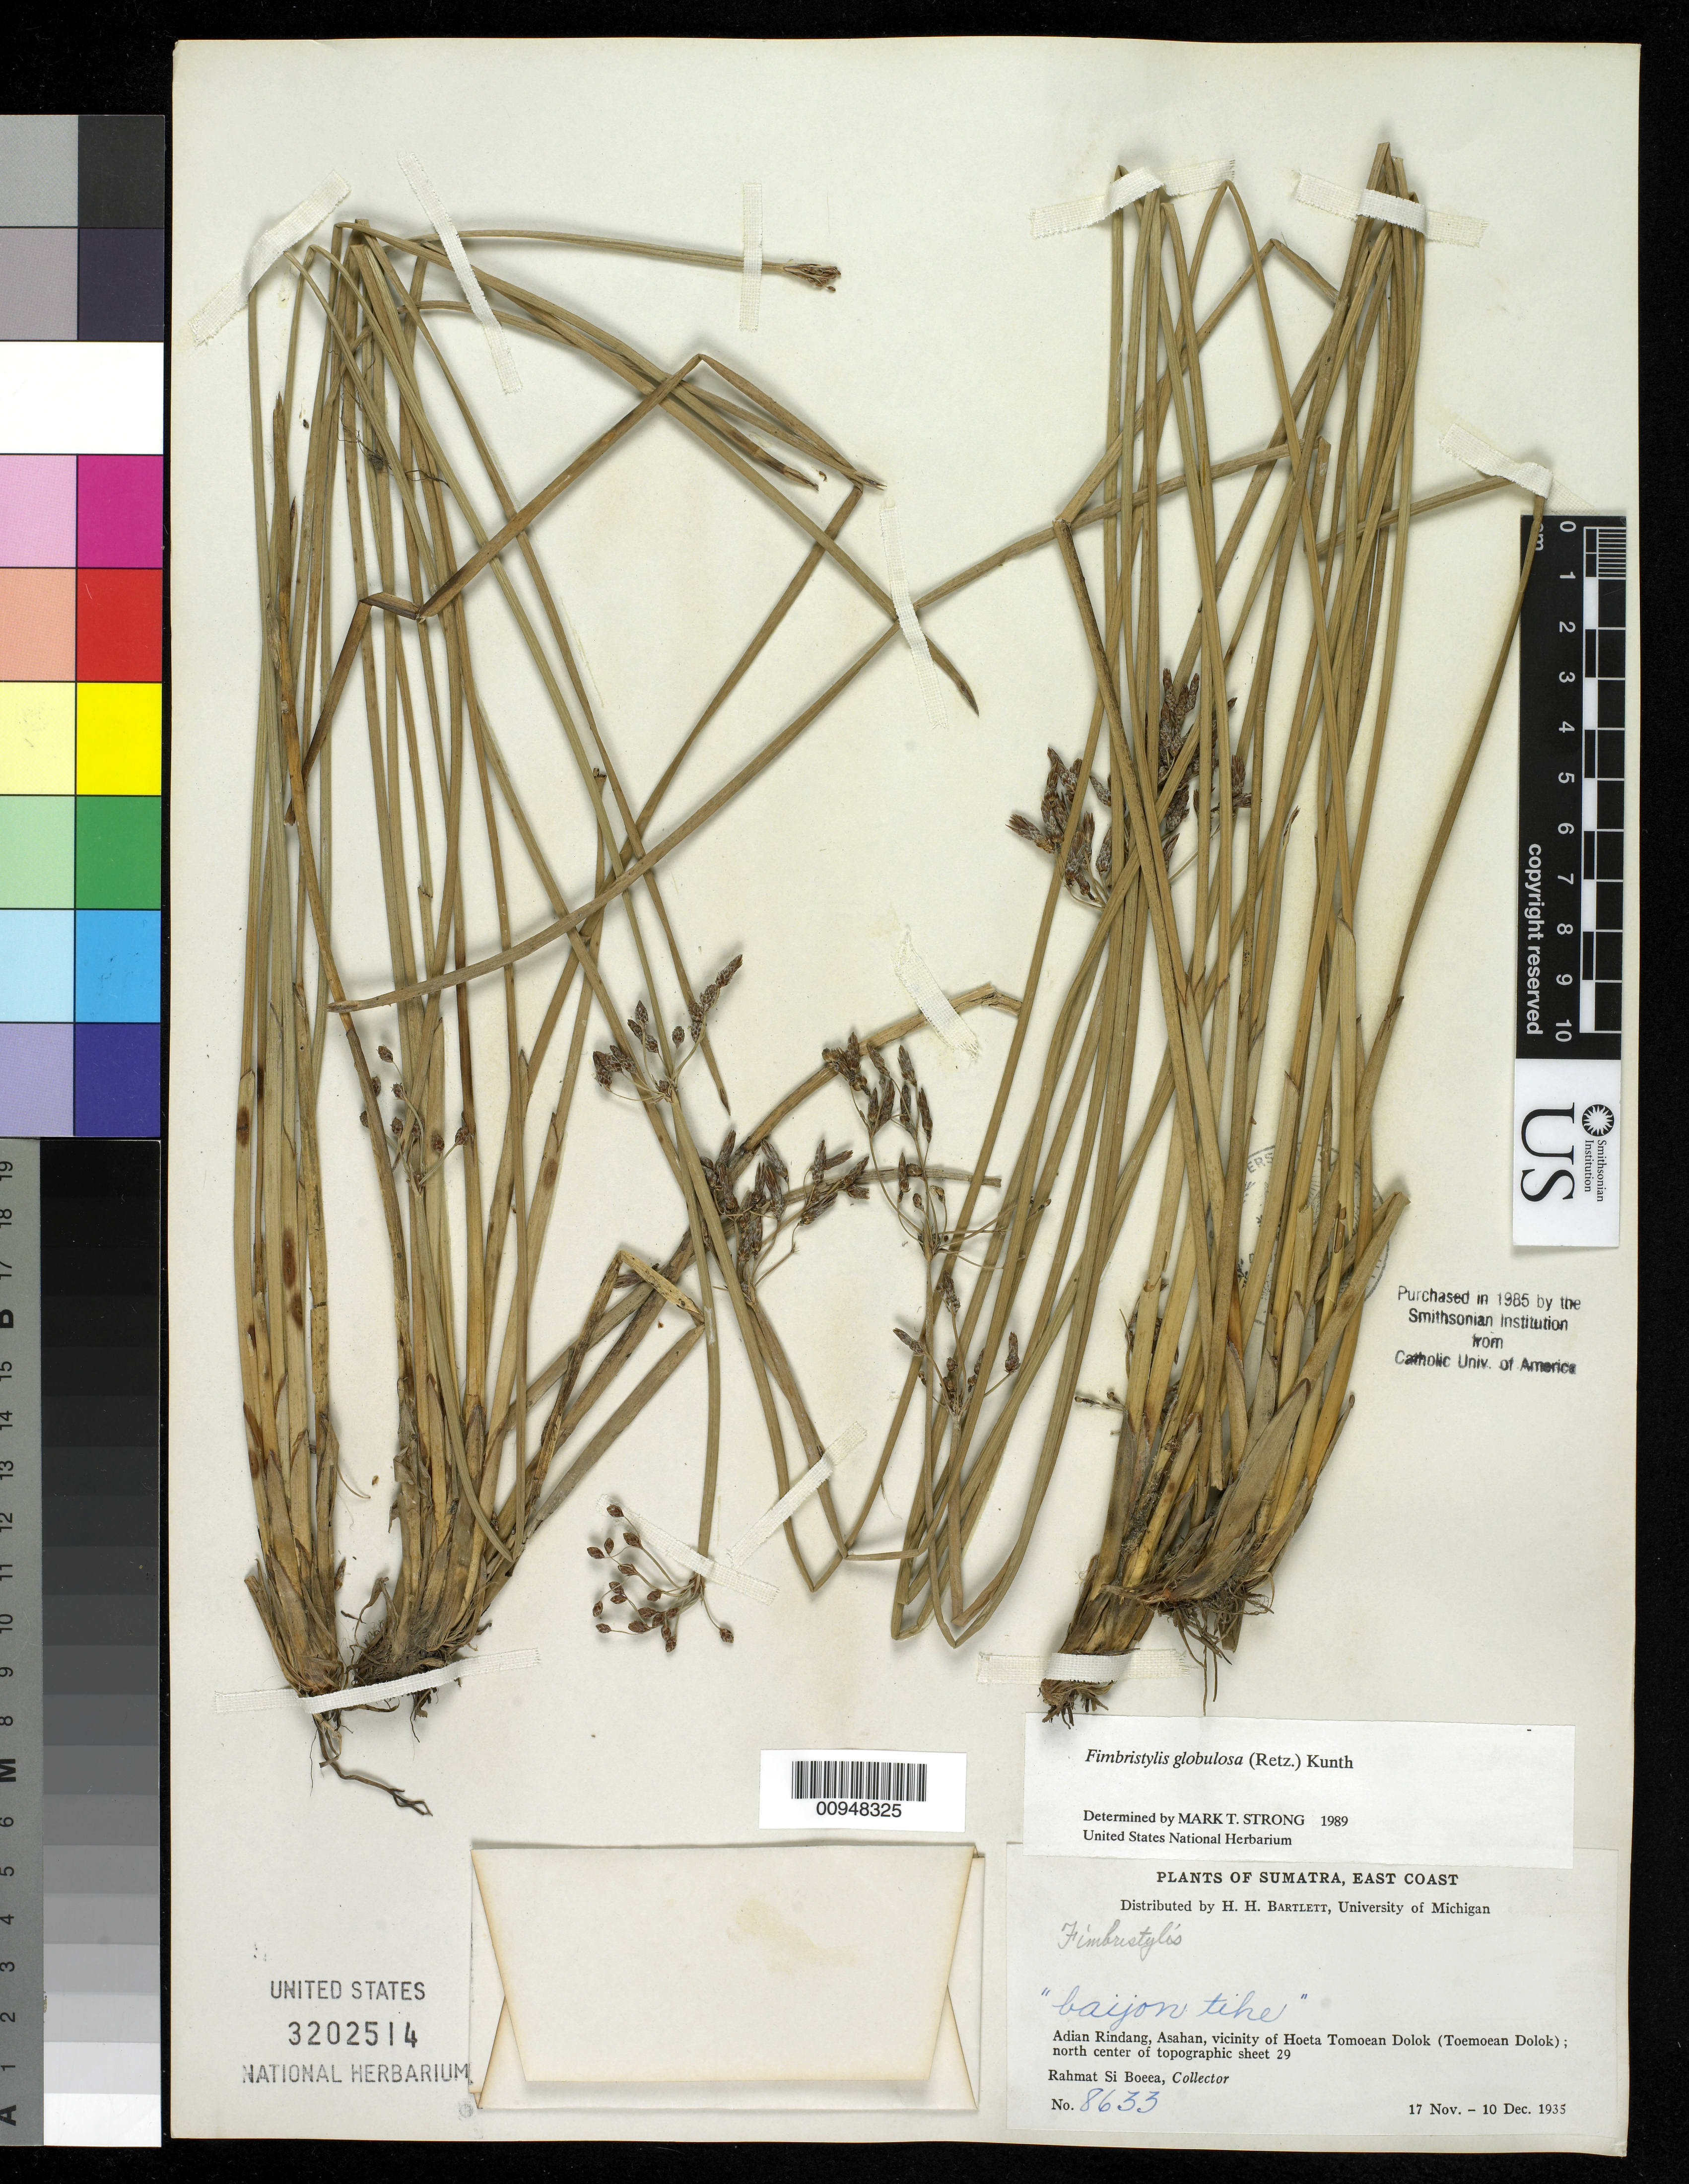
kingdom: Plantae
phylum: Tracheophyta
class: Liliopsida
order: Poales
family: Cyperaceae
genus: Fimbristylis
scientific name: Fimbristylis umbellaris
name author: (Lam.) Vahl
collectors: Rahmat Si Boeea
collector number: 8633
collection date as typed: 17 Nov 1935 to 10 Dec 1935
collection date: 1935-11-17/1935-12-10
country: Indonesia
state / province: Sumatra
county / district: Aceh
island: Sumatra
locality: Adian Rindang, Asahan, vicinity of Hoeta Tomoean Dolok (Toemoean Dolok)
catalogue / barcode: US 3202514